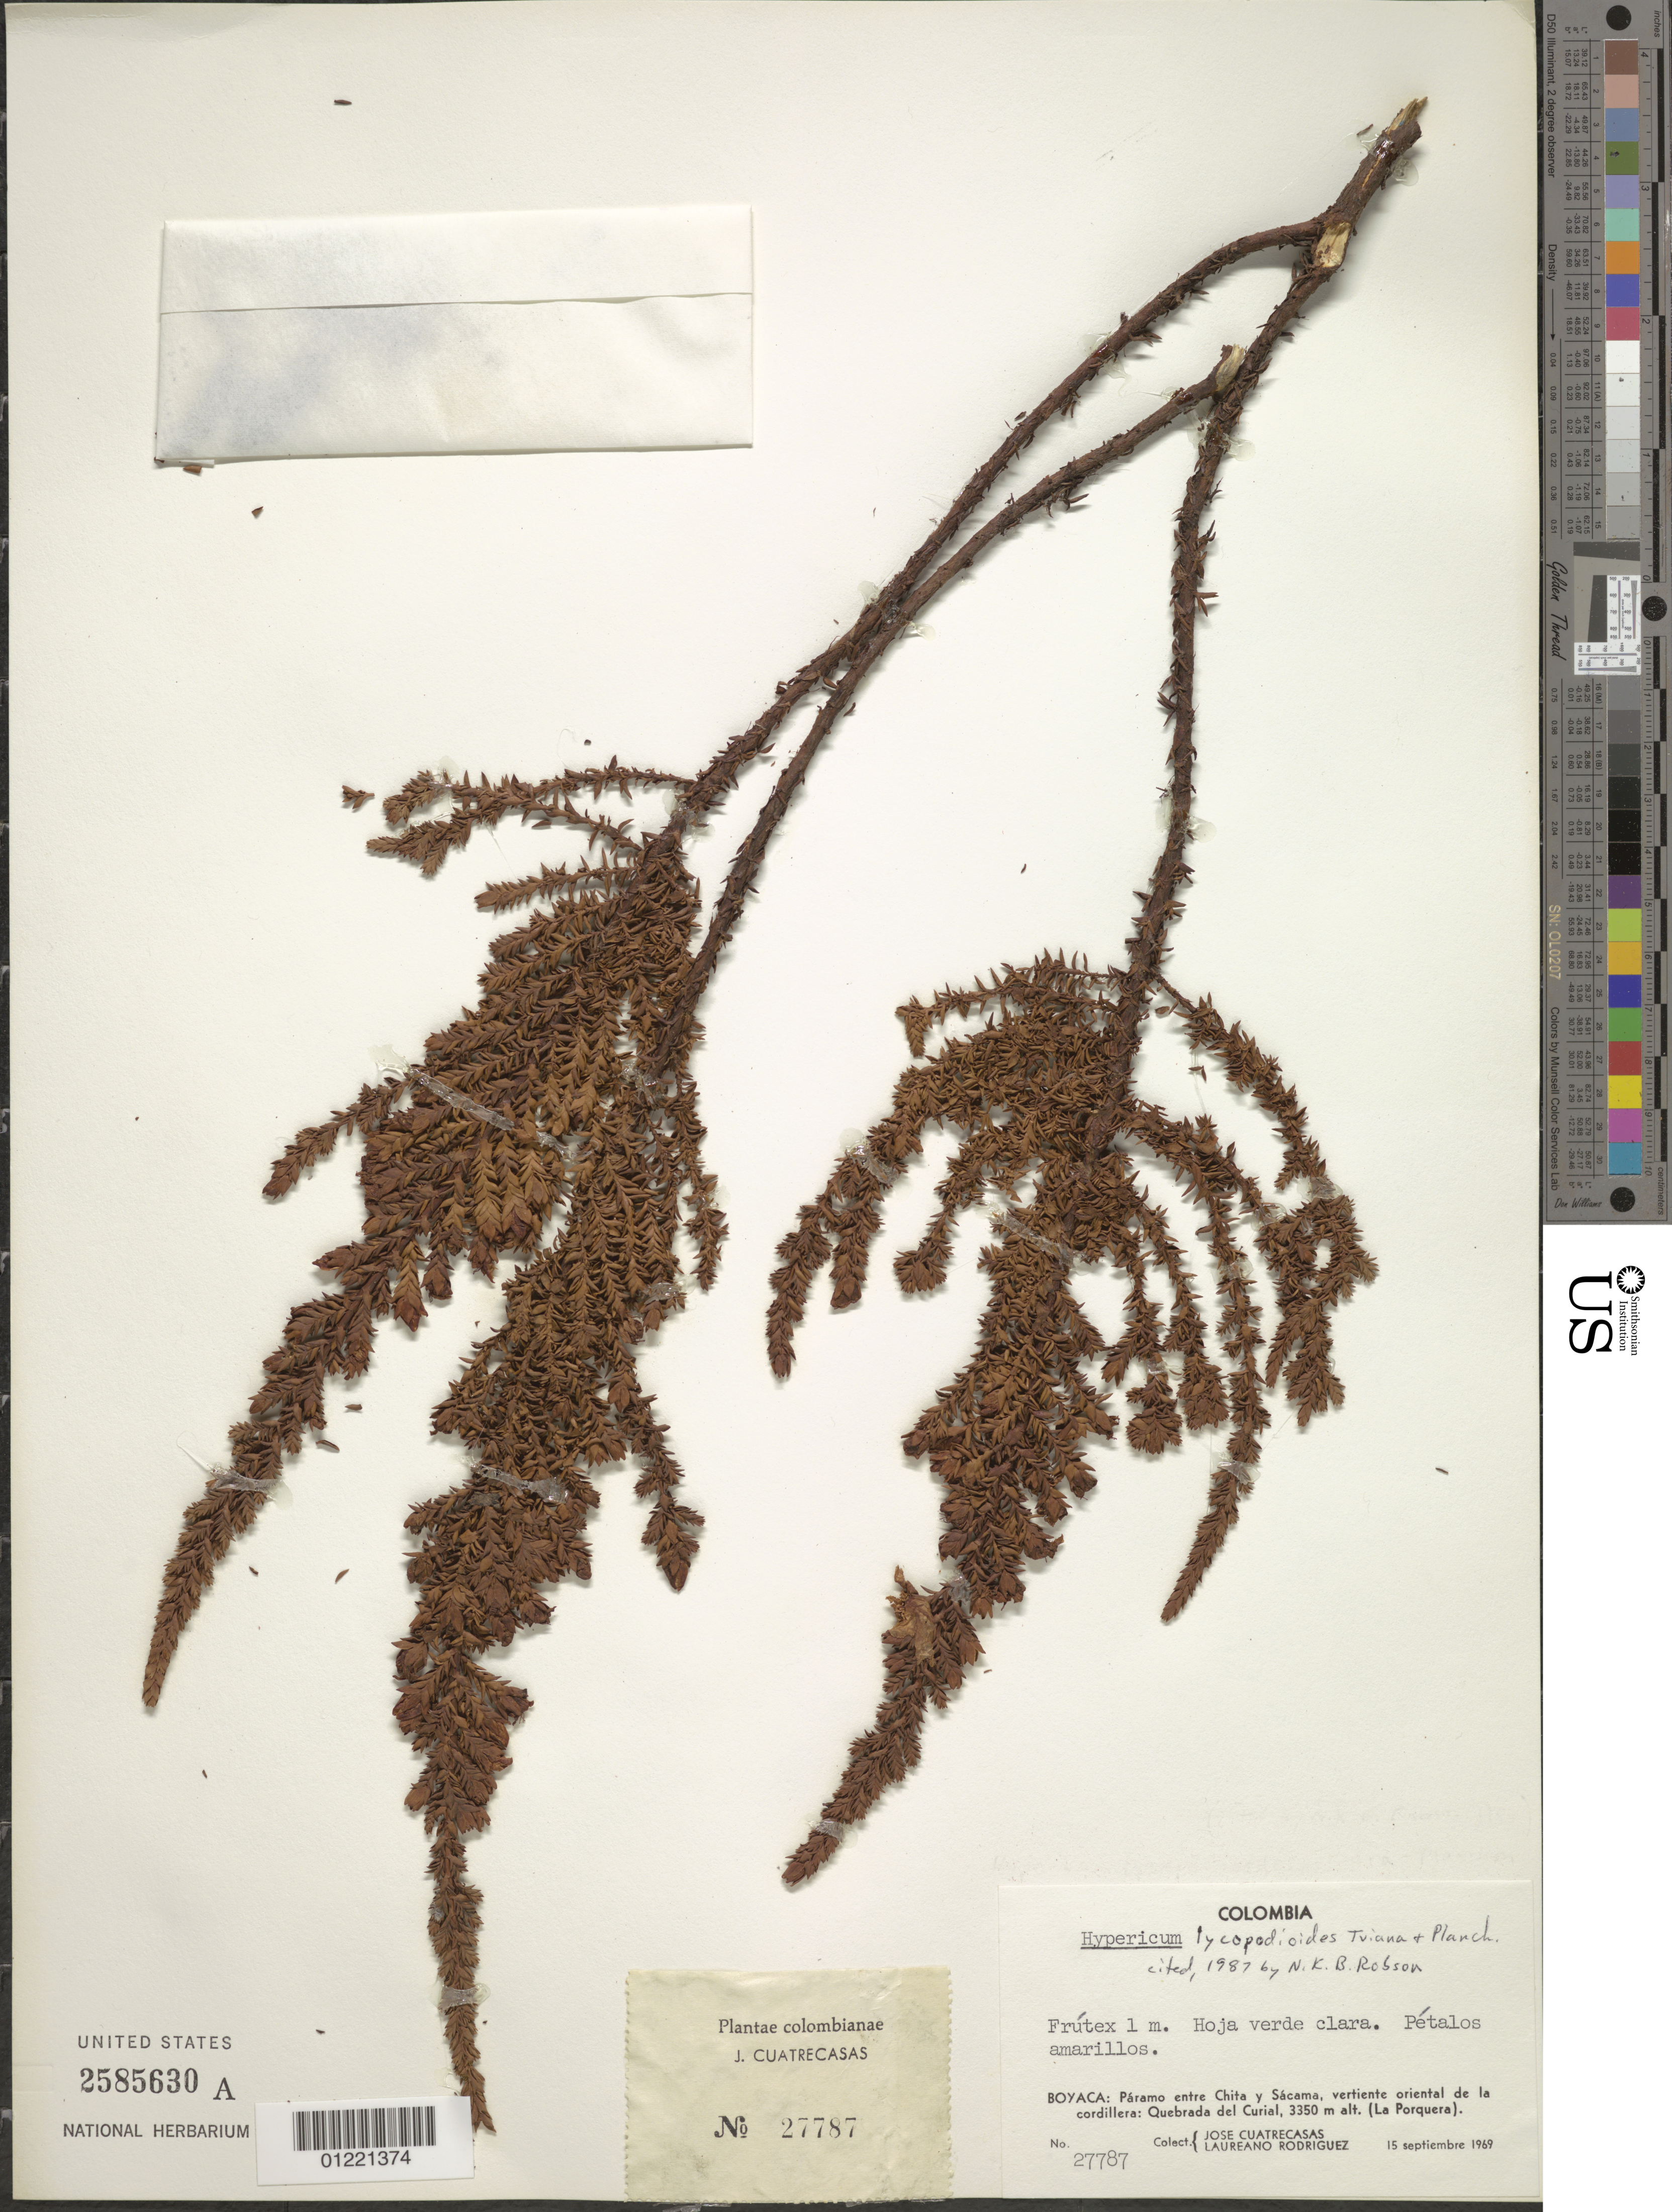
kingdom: Plantae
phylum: Tracheophyta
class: Magnoliopsida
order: Malpighiales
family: Hypericaceae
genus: Hypericum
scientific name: Hypericum lycopodioides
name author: Triana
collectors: J. Cuatrecasas & L. Rodriguez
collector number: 27787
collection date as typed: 15 Sep 1969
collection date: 1969-09-15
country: Colombia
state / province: Boyacá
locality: Páramo entre Chita & Sacama, Vertiente Oriental de la Cordillera, Quebrada del Curial, La Porquera. [Upland between Chita & Sacama, eastern slope of the mountain range, Quebrada del Curial, La Porquera.]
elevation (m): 3350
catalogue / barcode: US 2585630A